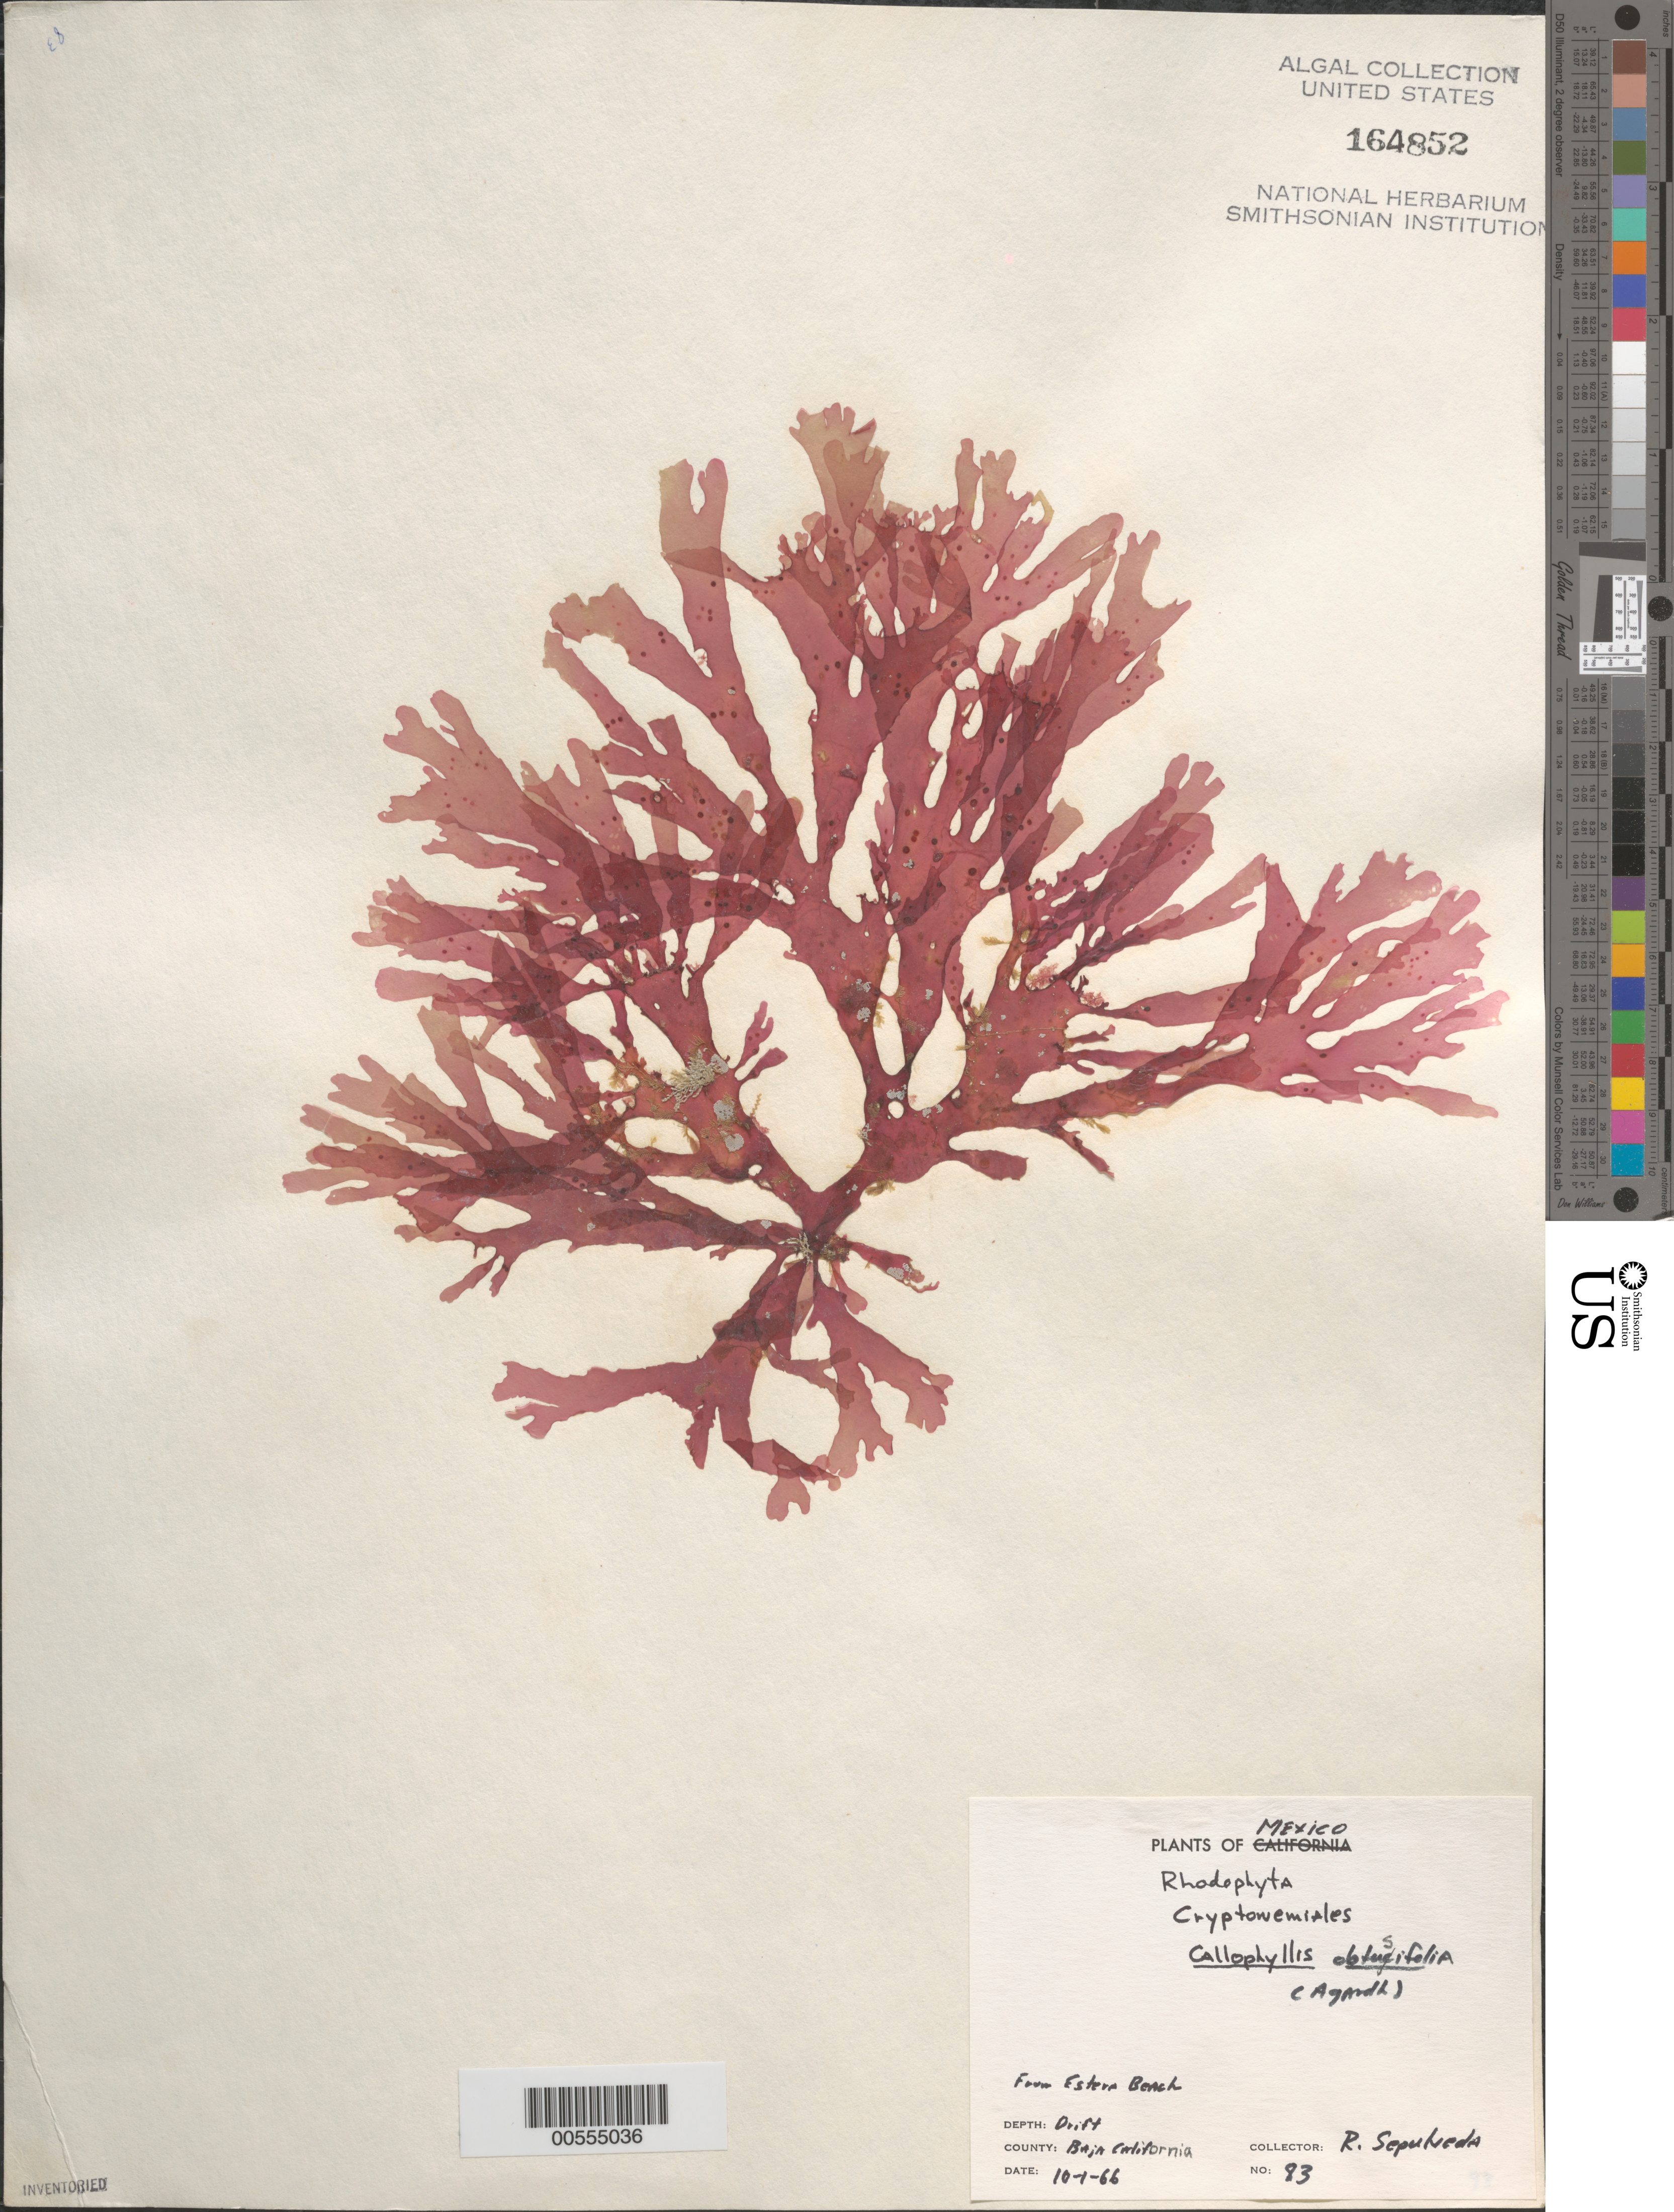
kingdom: Plantae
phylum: Rhodophyta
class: Florideophyceae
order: Gigartinales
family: Kallymeniaceae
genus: Callophyllis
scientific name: Callophyllis obtusifolia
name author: J. Agardh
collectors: R. Sepulveda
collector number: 83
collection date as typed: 01 Oct 1966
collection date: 1966-10-01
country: Mexico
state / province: Baja California Norte / Baja California Sur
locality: Eastern beach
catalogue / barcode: US 164852